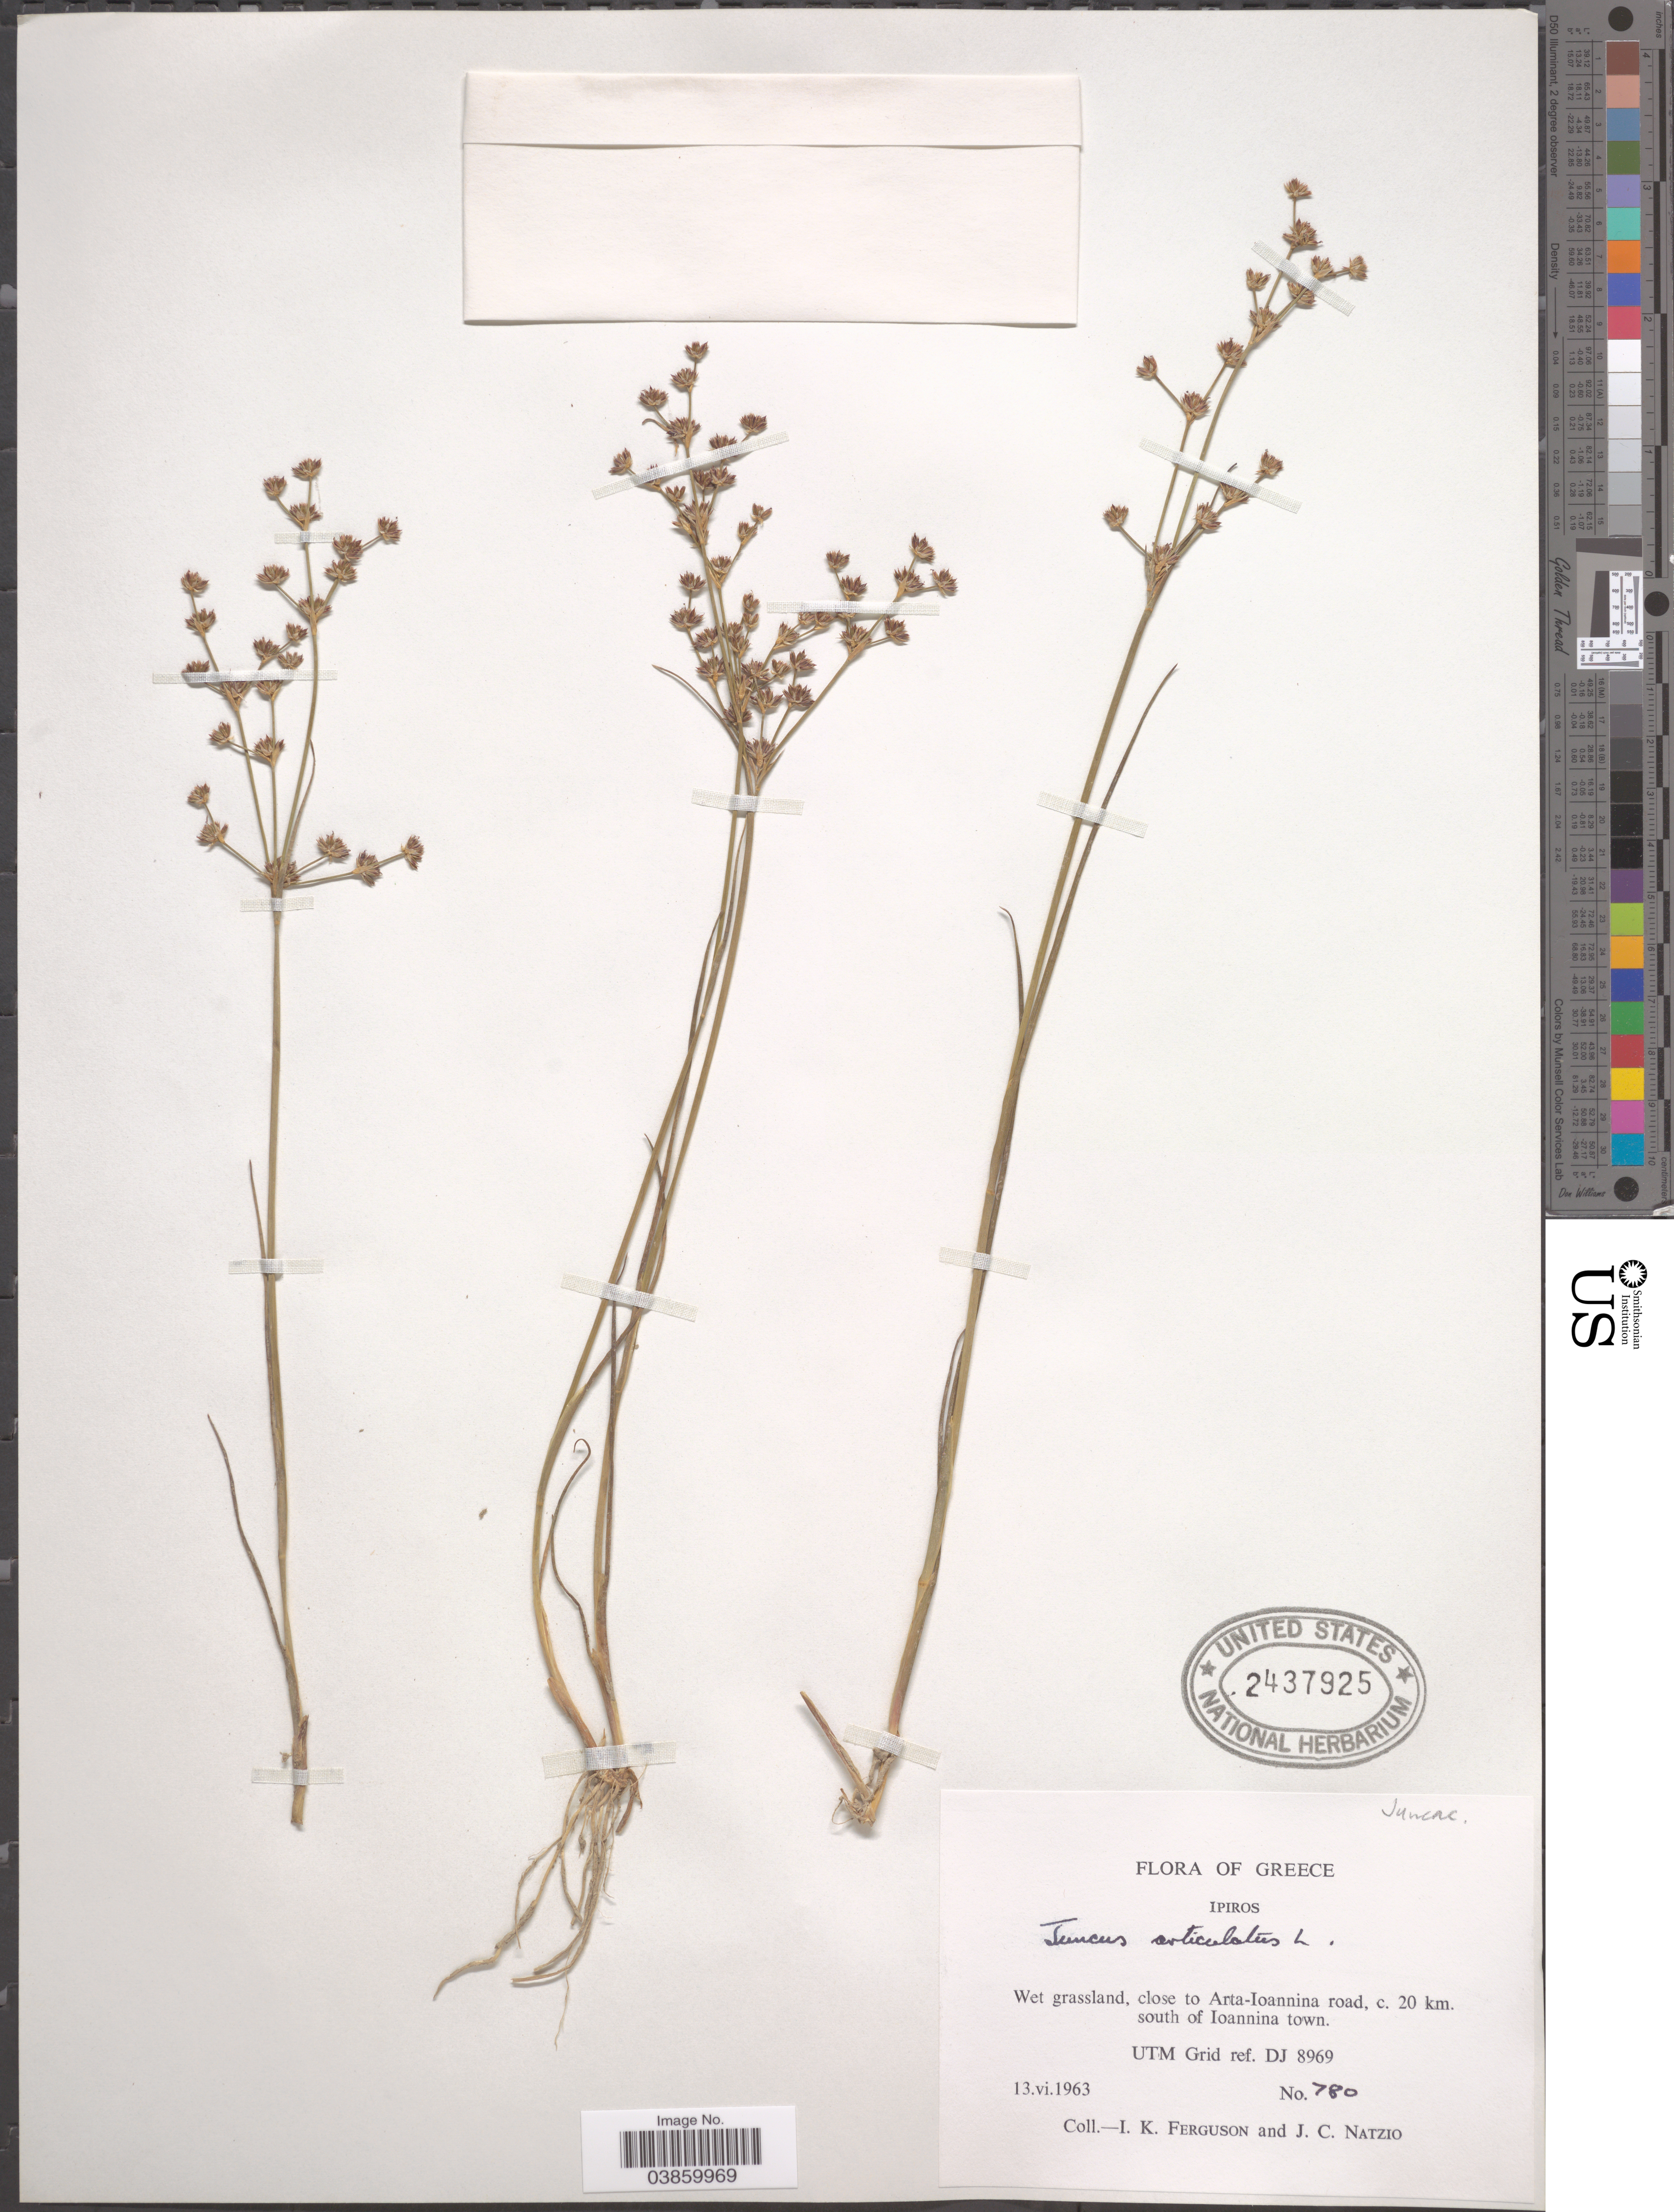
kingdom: Plantae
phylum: Tracheophyta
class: Liliopsida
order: Poales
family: Juncaceae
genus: Juncus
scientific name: Juncus articulatus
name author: L.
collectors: I. K. Ferguson & J. Natzio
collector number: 780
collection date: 1963-06-13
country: Greece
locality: Ipiros. Wet grassland, close to Arta-Ioannina road, c. 20 km. south of Ioannina town. UTM Grid ref. DJ 8969.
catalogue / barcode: US 2437925